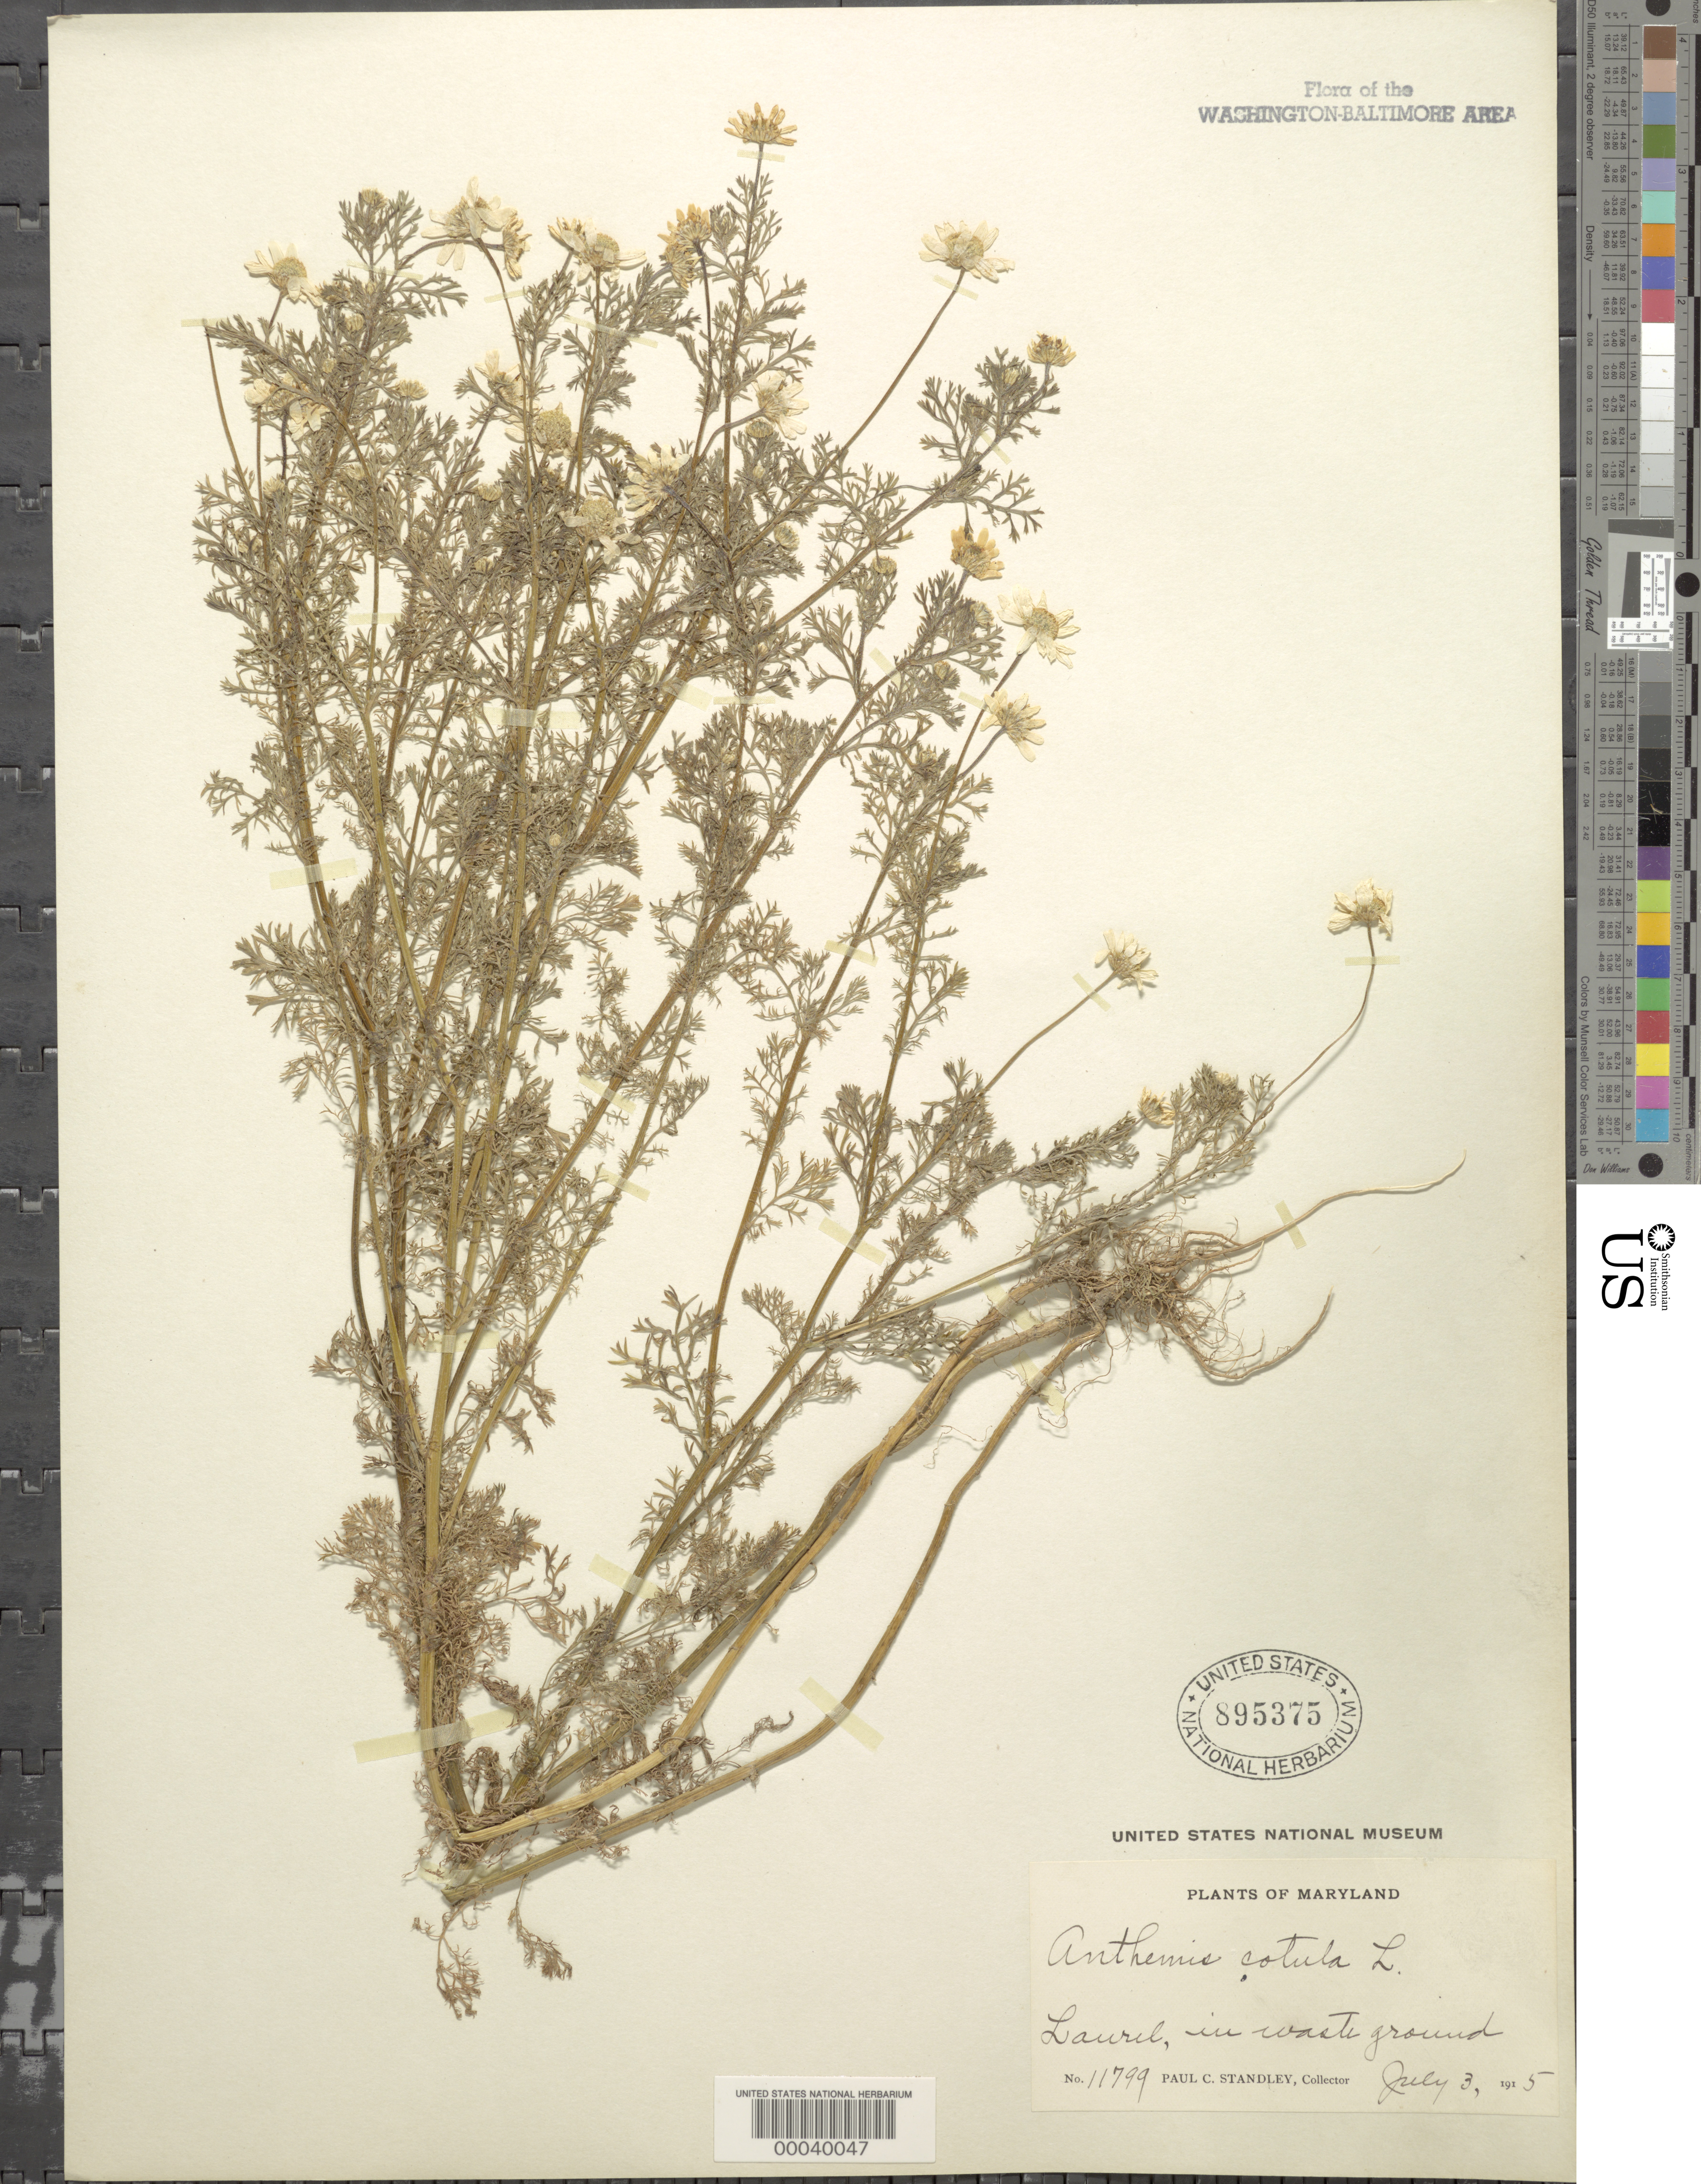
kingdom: Plantae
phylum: Tracheophyta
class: Magnoliopsida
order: Asterales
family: Asteraceae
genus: Anthemis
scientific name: Anthemis cotula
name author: L.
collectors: P. C. Standley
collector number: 11799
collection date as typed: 03 Jul 1915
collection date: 1915-07-03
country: United States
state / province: Maryland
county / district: Prince George's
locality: Laurel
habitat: Waste ground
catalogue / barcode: US 895375